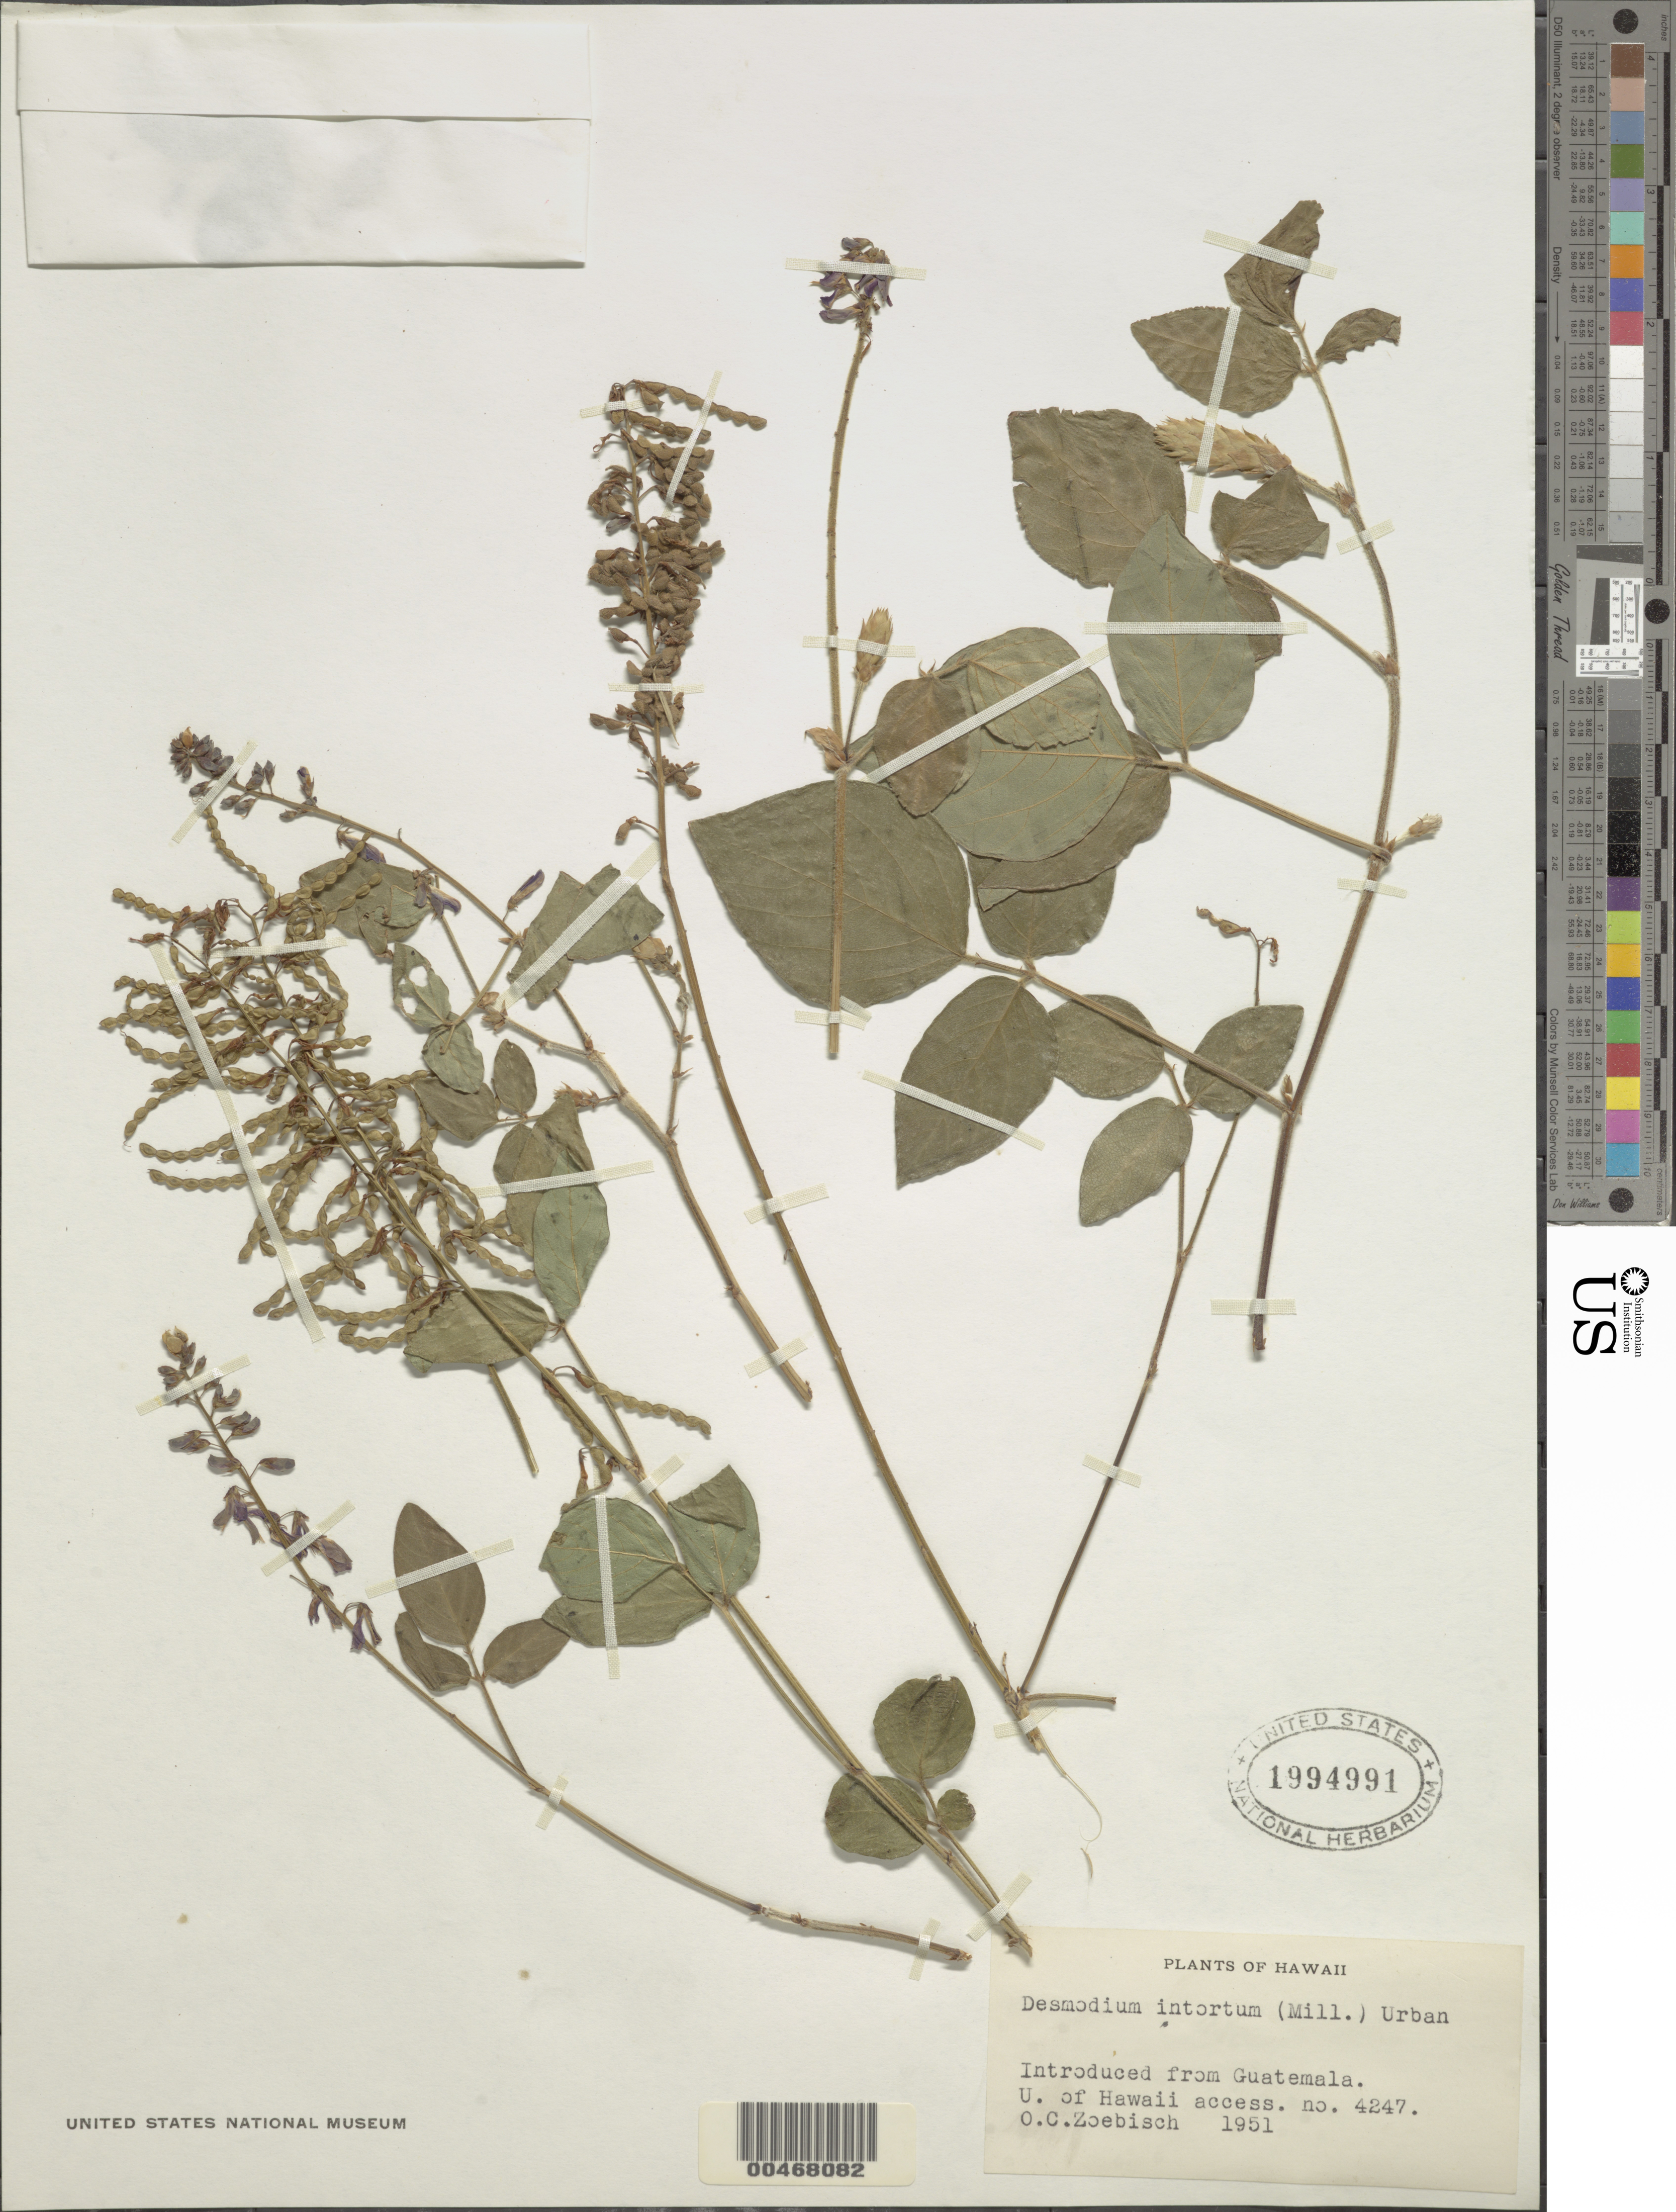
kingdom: Plantae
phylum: Tracheophyta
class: Magnoliopsida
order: Fabales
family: Fabaceae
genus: Desmodium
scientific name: Desmodium intortum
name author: (Mill.) Urb.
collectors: O. Zoebisch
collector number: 4247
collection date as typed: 1951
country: United States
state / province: Hawaii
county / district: Hawaii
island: Hawaii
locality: Introduced from Guatemala. U. of Hawaii access. no. 4247.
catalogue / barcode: US 1994991